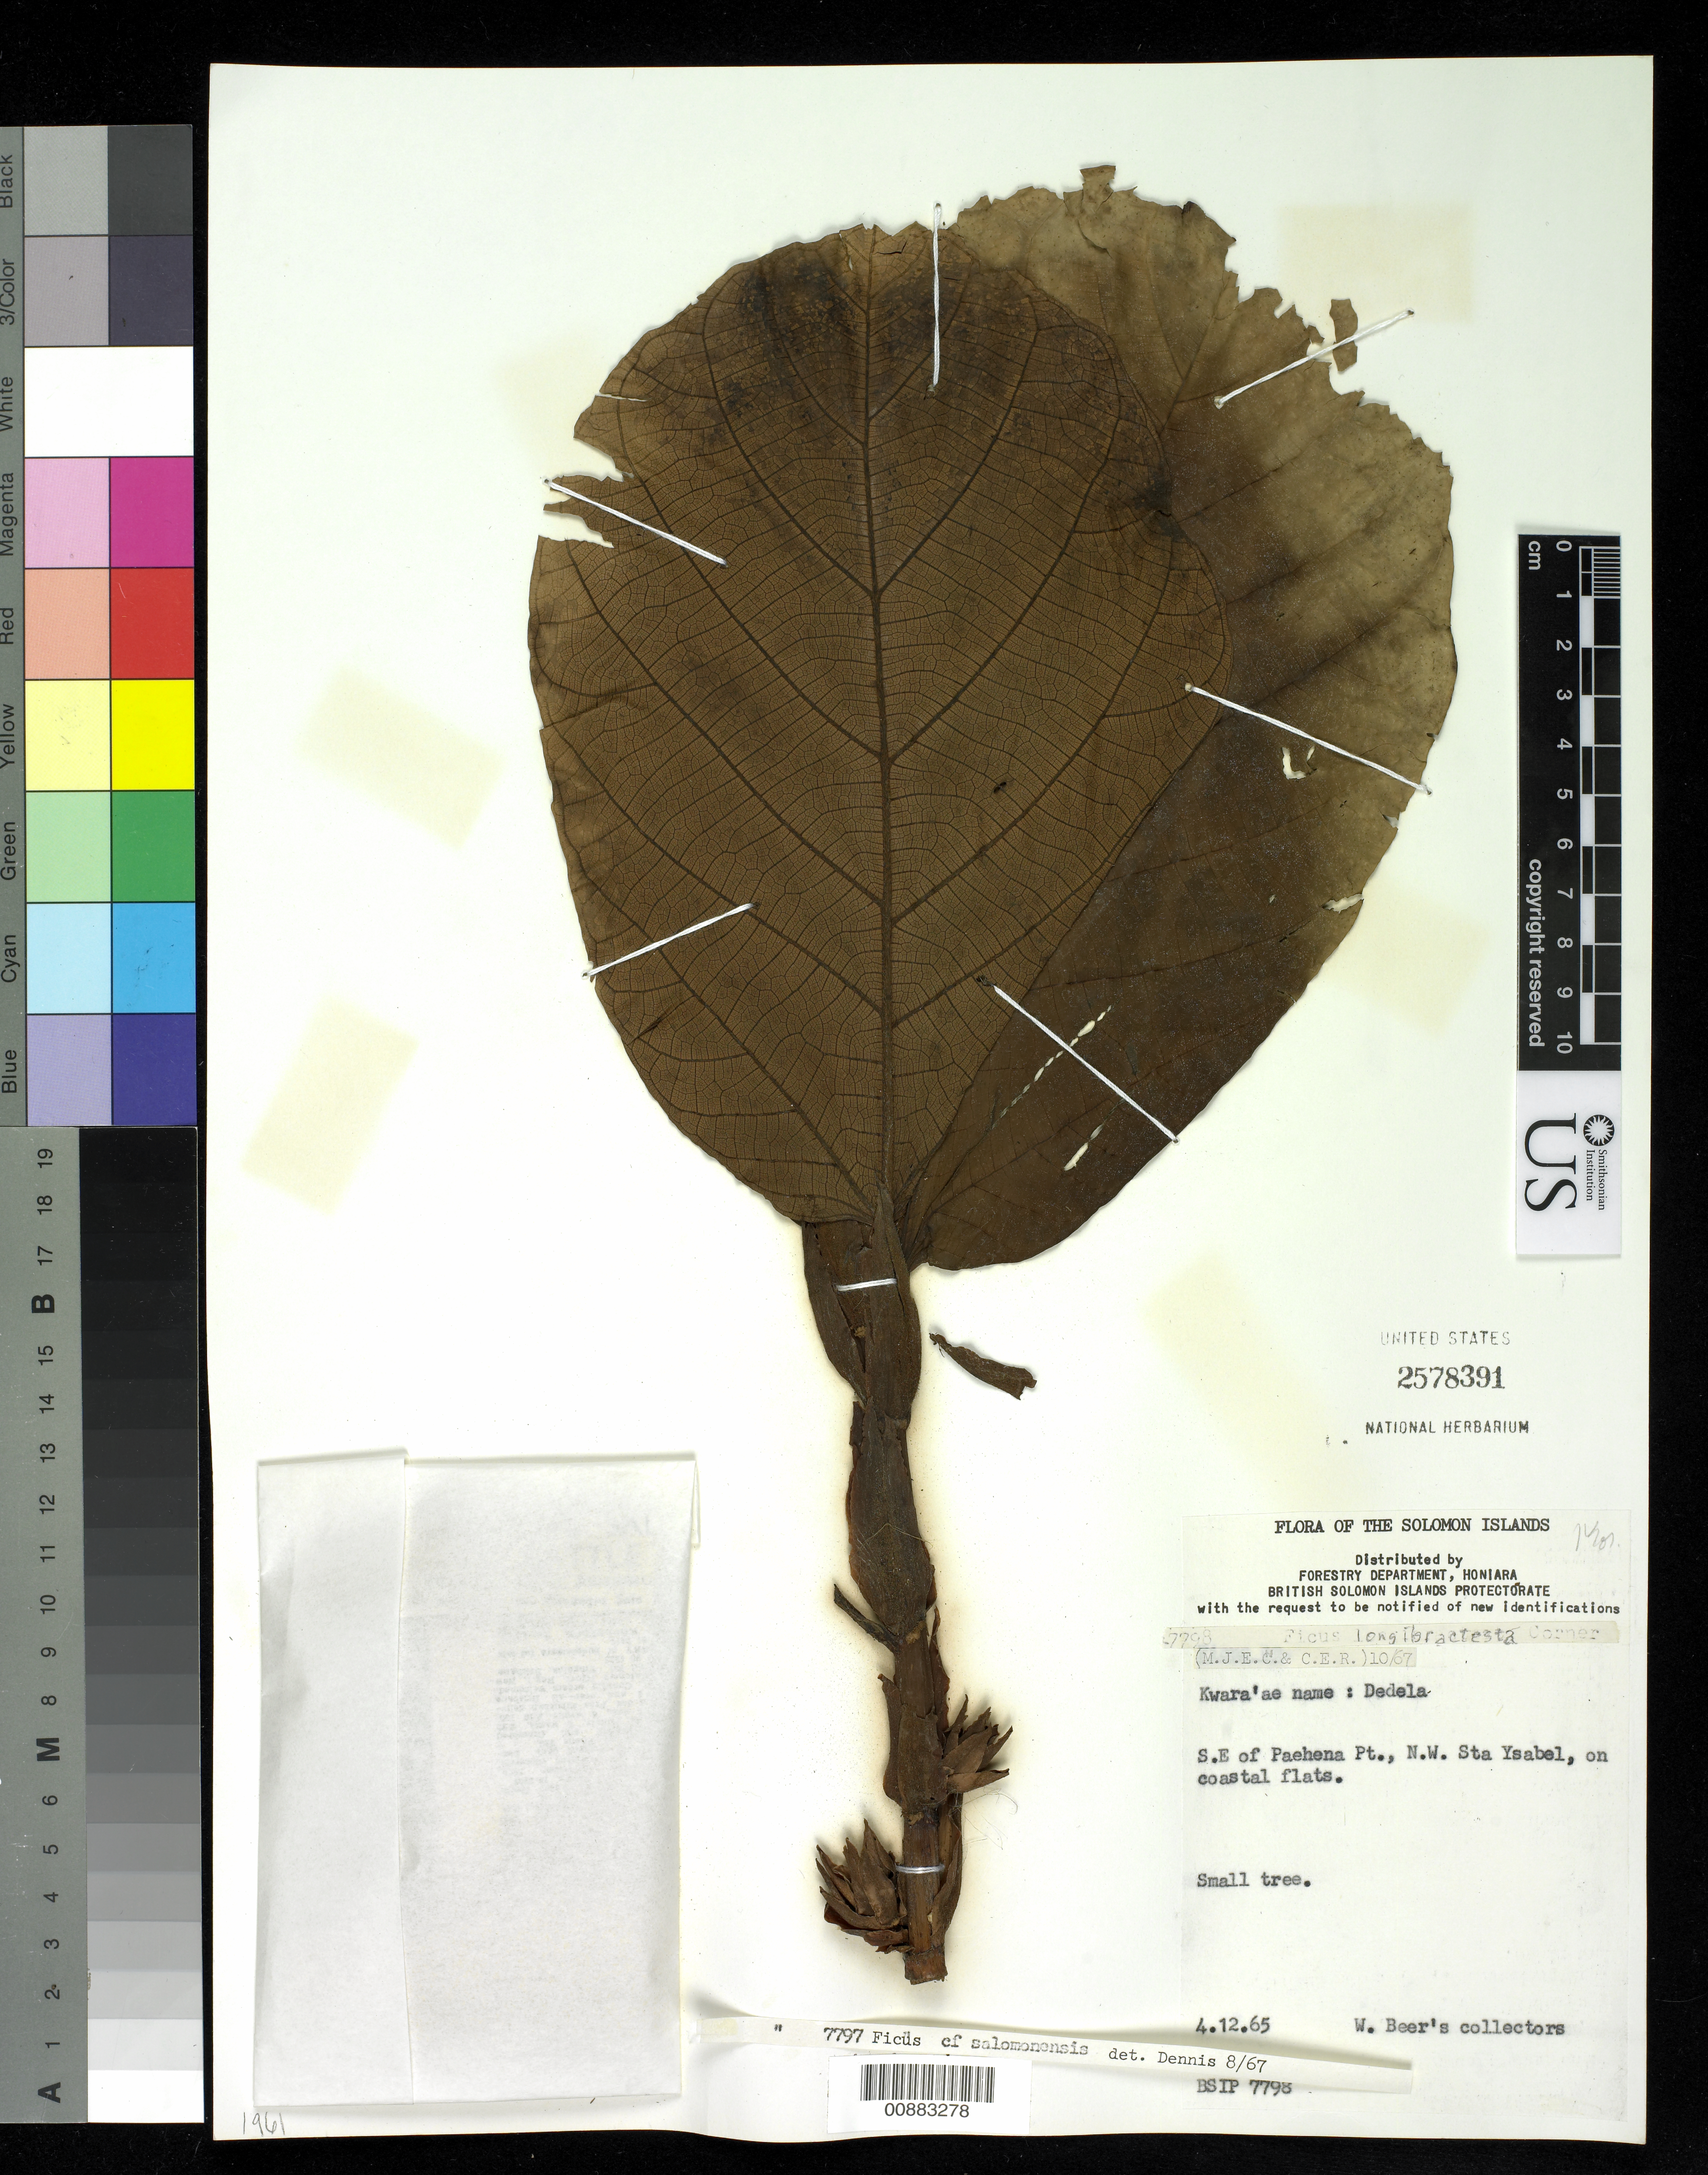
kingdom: Plantae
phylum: Tracheophyta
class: Magnoliopsida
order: Rosales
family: Moraceae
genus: Ficus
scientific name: Ficus longibracteata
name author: (L.) Corner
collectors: W. Beer's Collectors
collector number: BSIP 7798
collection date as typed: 12 Apr 1965 or 04 Dec 1965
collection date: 1965-04-12 or 1965-12-04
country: Solomon Islands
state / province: Isabel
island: Santa Isabel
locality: SE. of Paehena Pt., N.w. Santa Ysabel.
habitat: On coastal flats.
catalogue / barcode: US 2578391